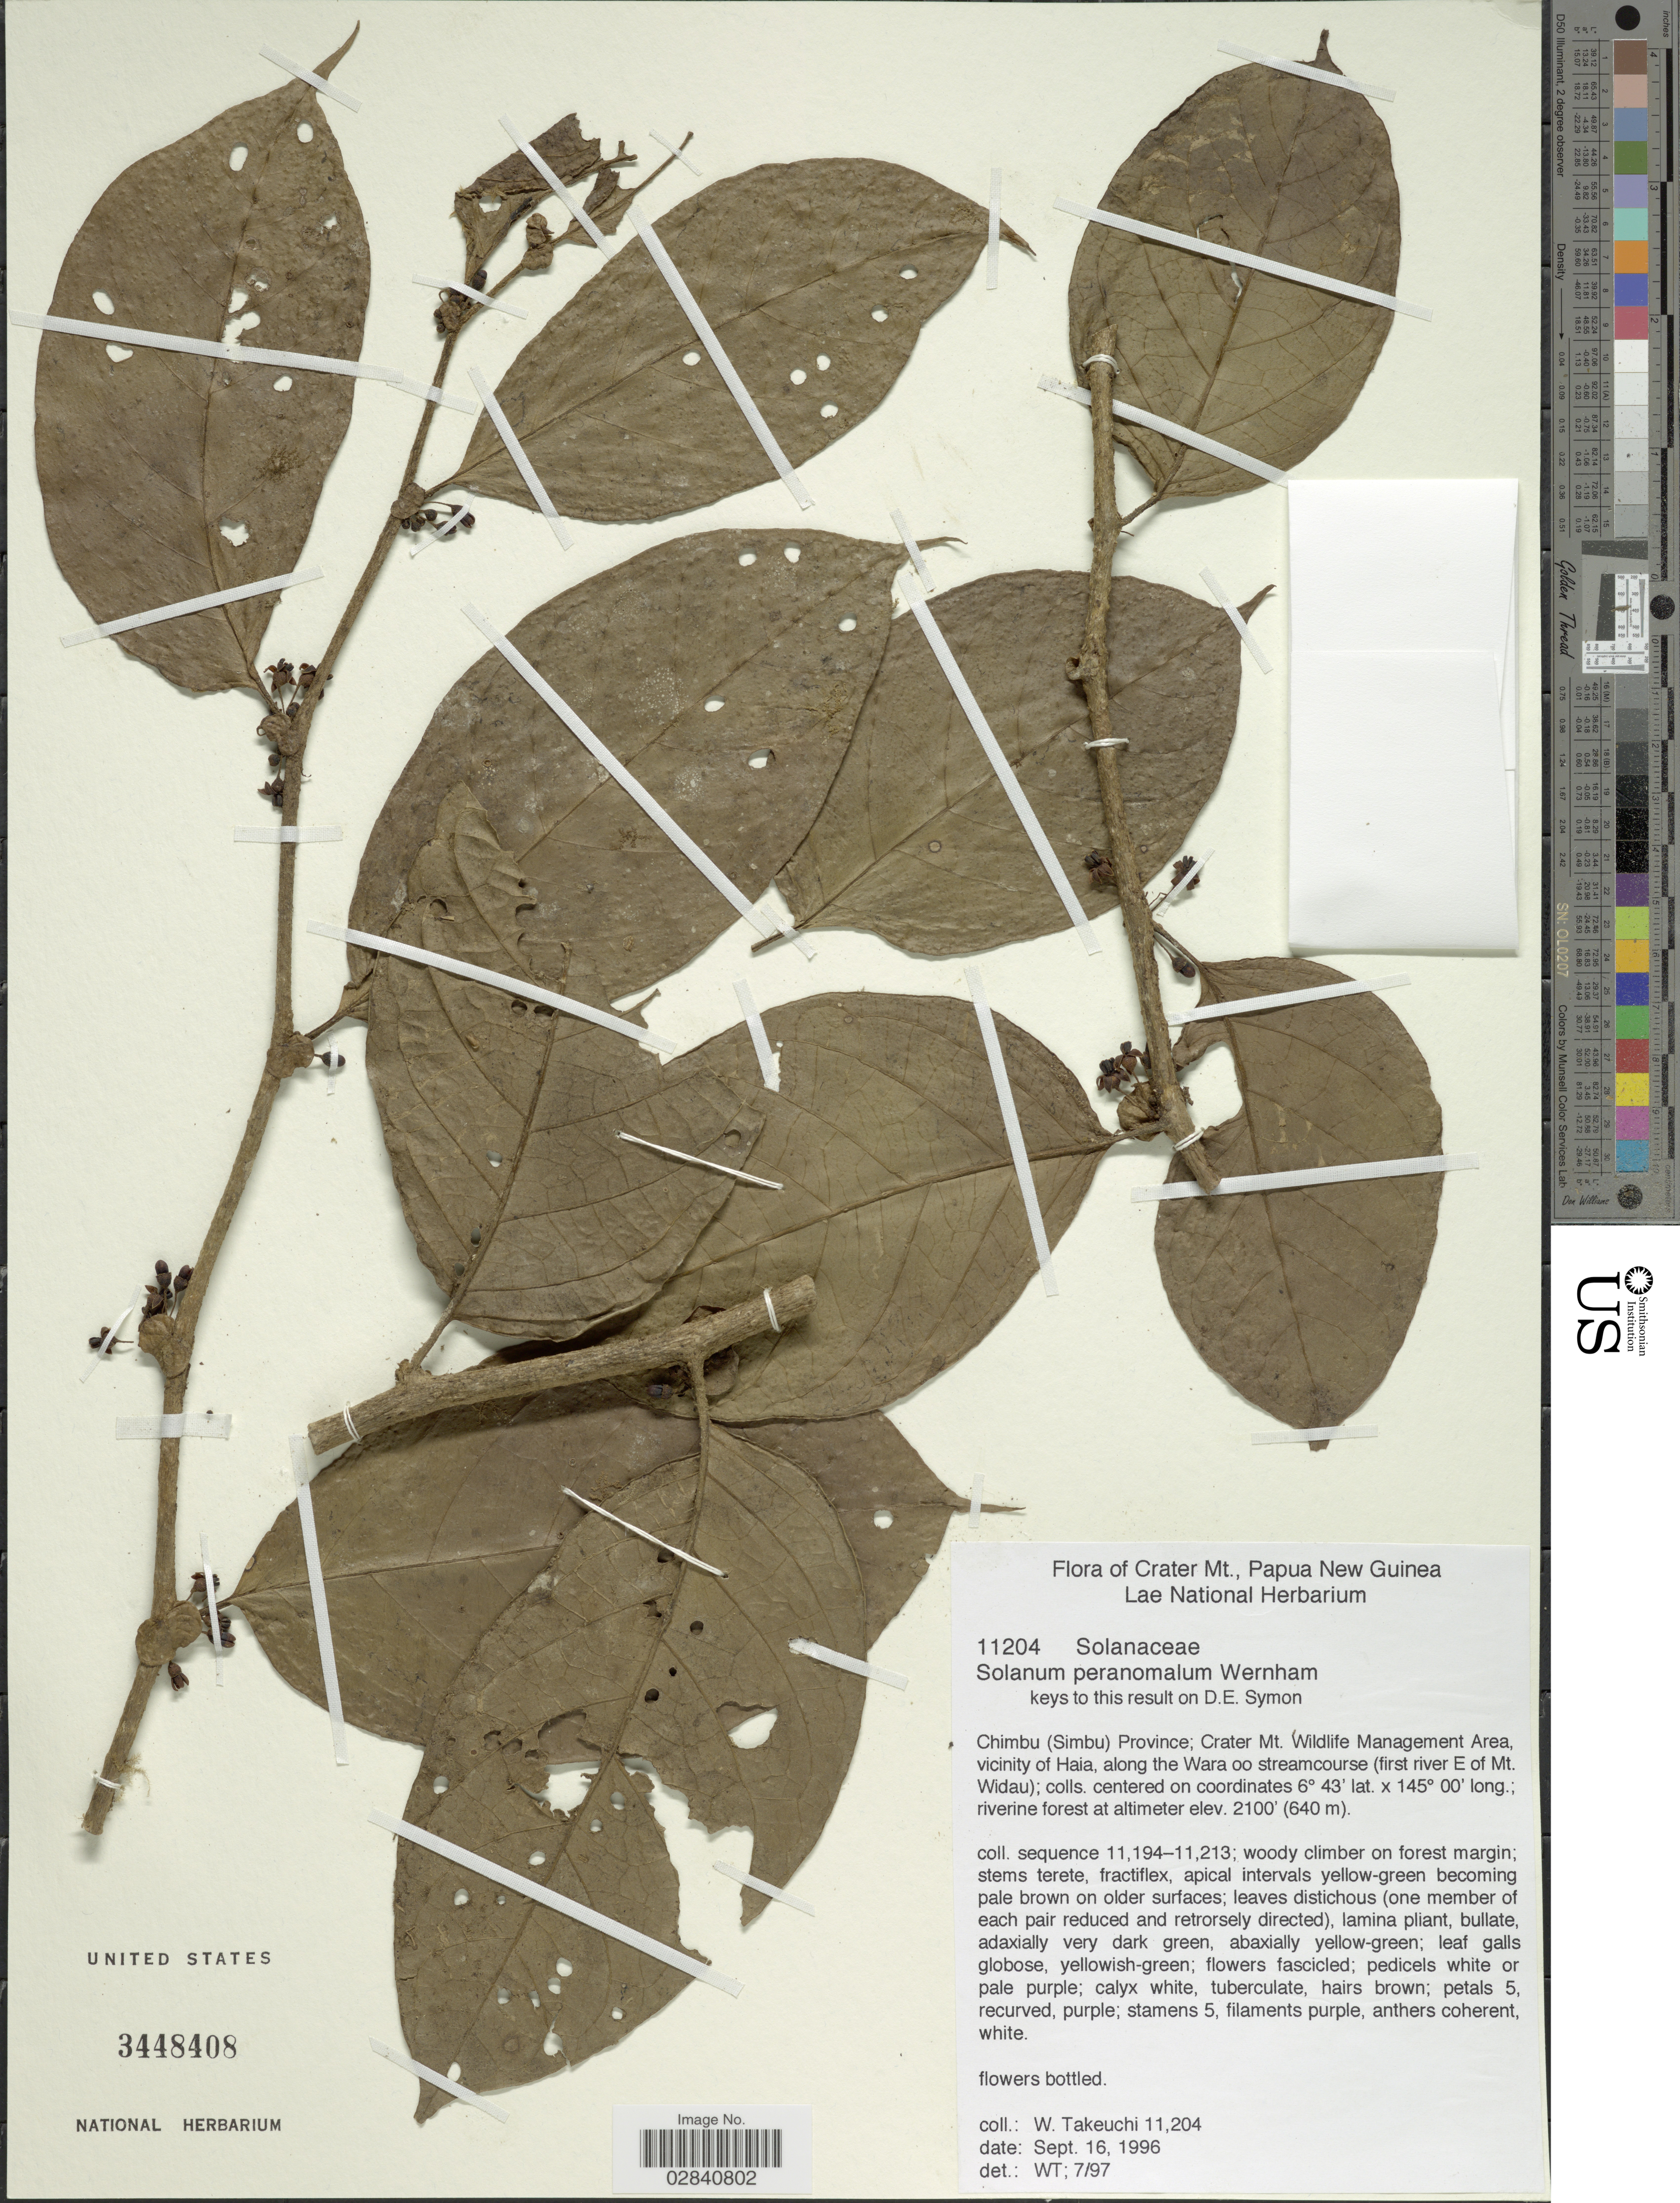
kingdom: Plantae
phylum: Tracheophyta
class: Magnoliopsida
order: Solanales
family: Solanaceae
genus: Lycianthes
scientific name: Lycianthes peranomala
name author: (Wernham ex Ridl.) A.R. Bean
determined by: Knapp, S. D.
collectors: W. Takeuchi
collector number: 11204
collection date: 1996-09-16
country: Papua New Guinea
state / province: Chimbu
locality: Crater Mt. Chimbu (Simbu) Province; Crater Mt. Wildlife Management Area, vicinity of Haia, along the Wara oo streamcourse (first river E of Mt. Widau).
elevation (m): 640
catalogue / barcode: US 3448408